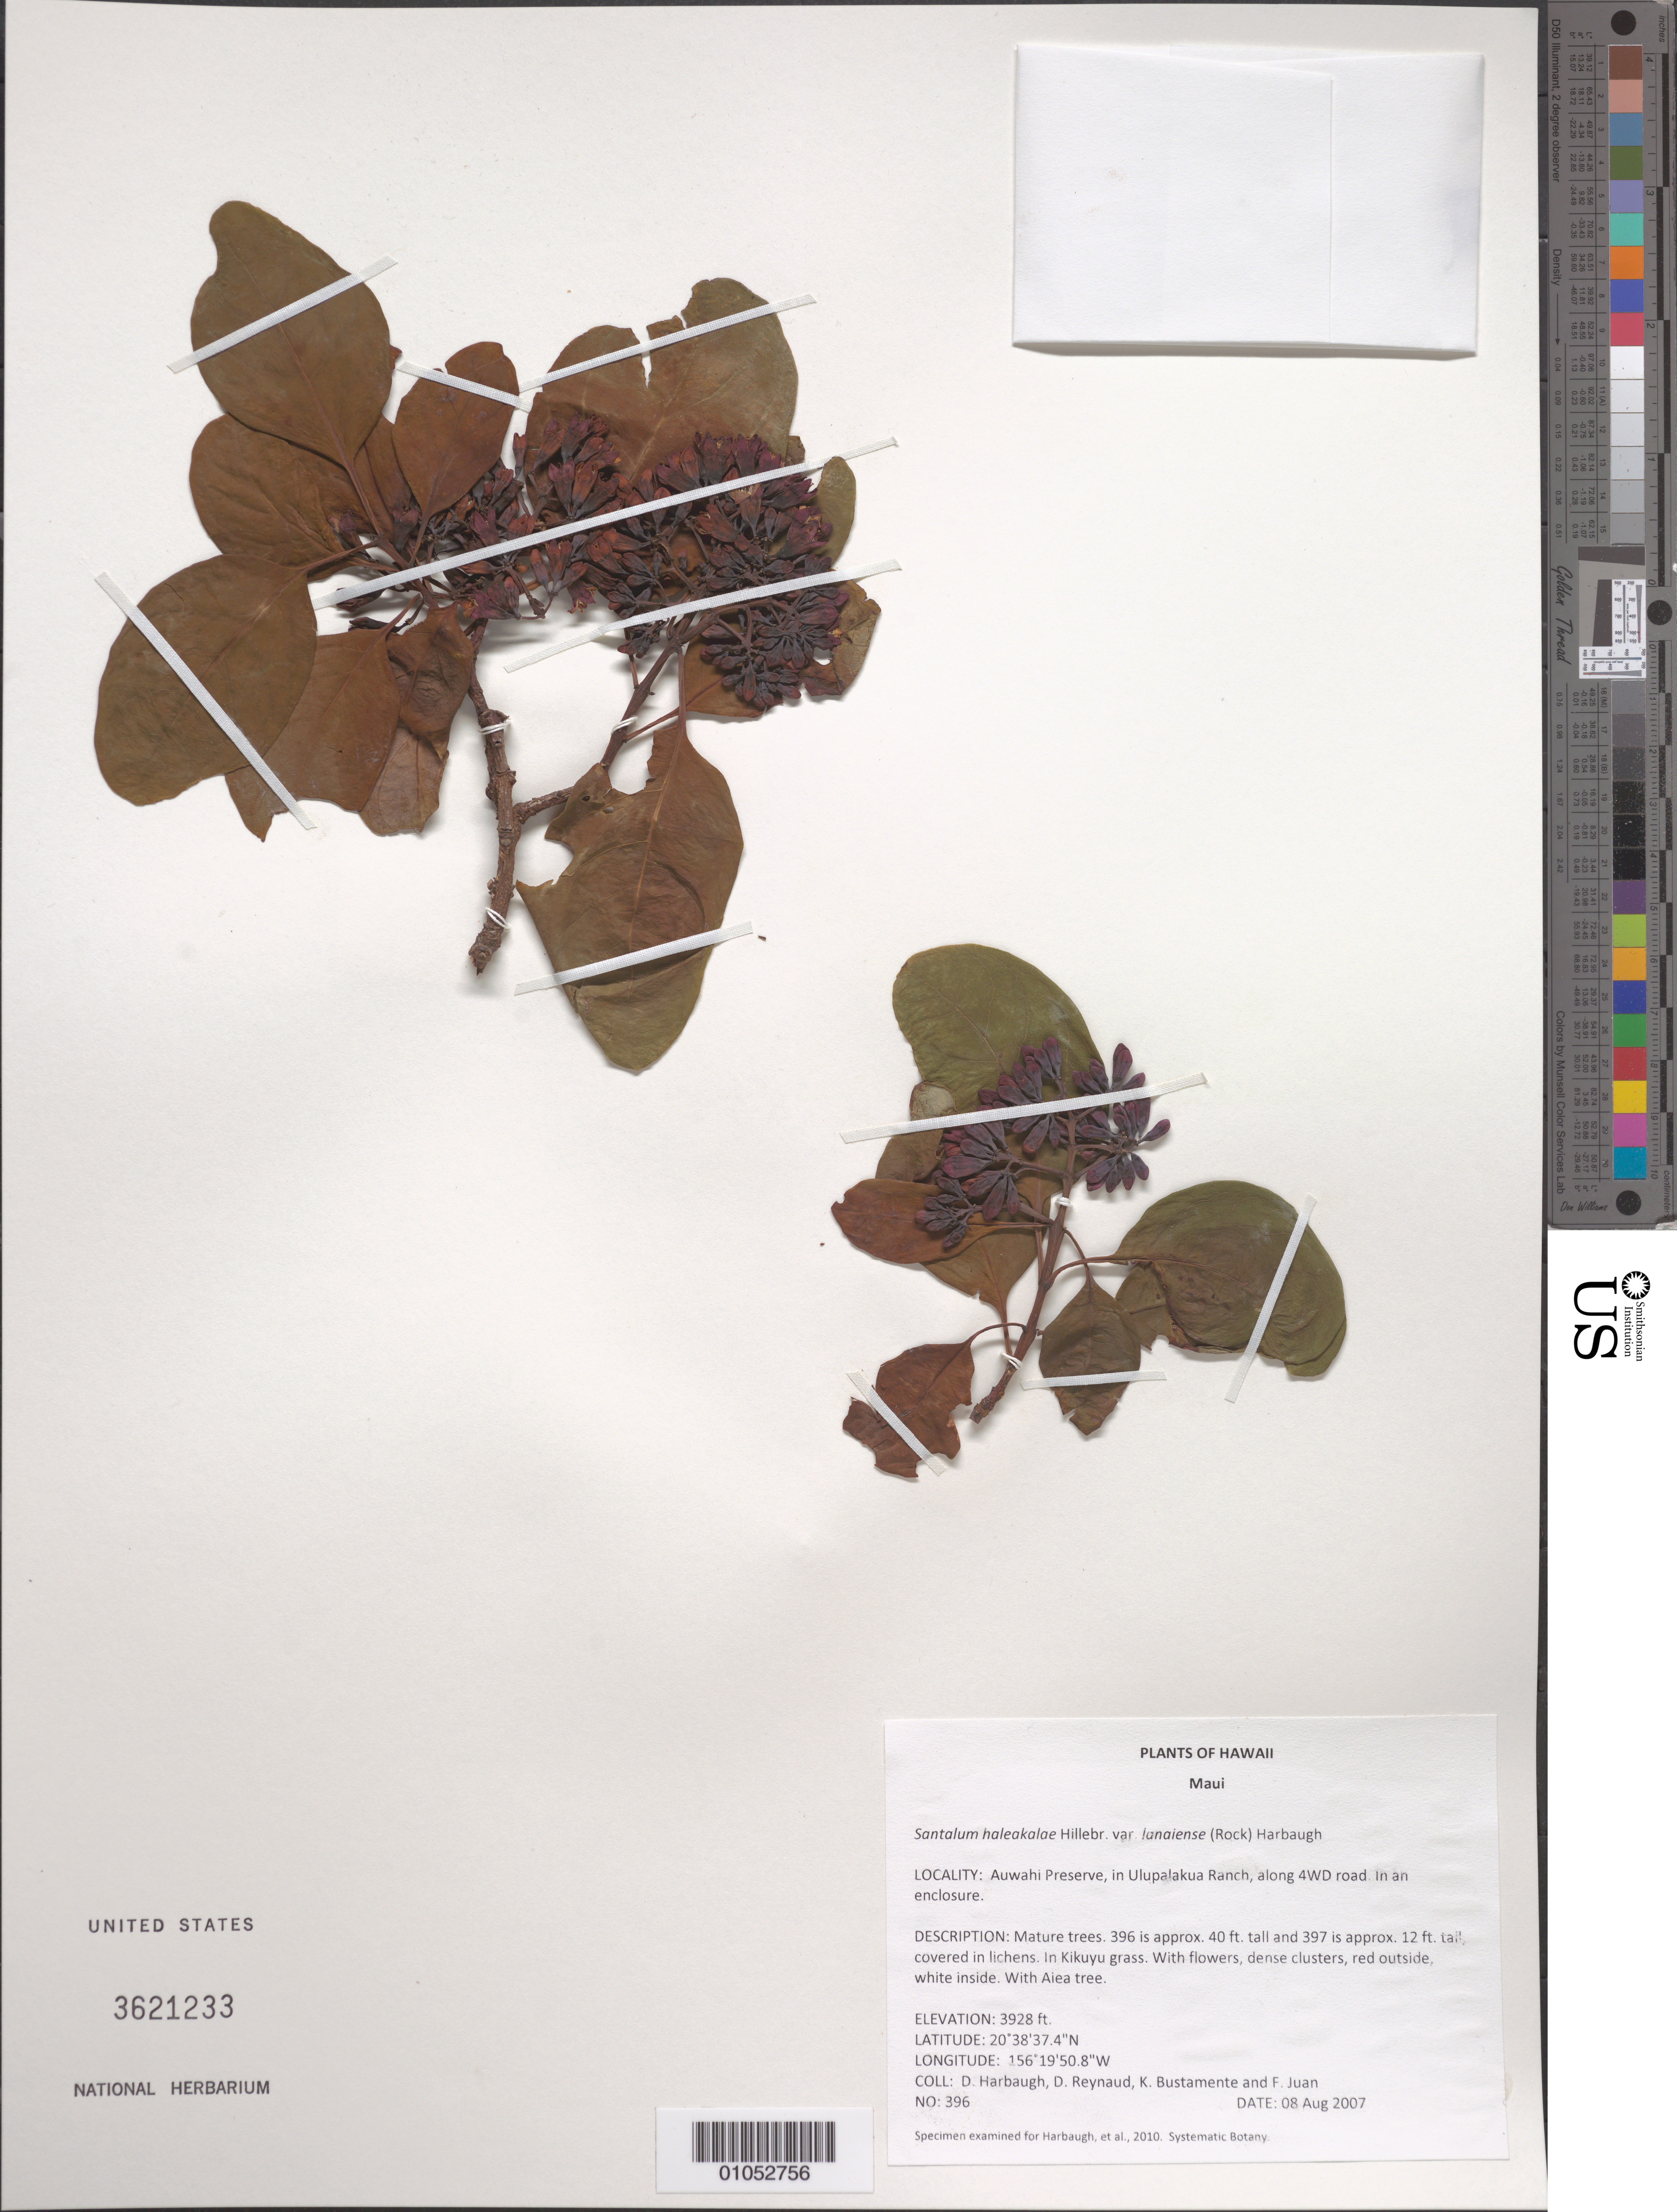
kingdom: Plantae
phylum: Tracheophyta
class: Magnoliopsida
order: Santalales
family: Santalaceae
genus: Santalum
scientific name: Santalum haleakalae var. lanaiense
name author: (Rock) Harbaugh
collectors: D. Harbaugh, D. Reynaud, K. M. Bustamente & F. Juan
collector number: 396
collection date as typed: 8 Aug 2007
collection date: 2007-08-08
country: United States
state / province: Hawaii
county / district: Maui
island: Maui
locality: Auwahi Preserve, in Ulupalakua Ranch, along 4WD road.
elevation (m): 1197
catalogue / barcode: US 3621233